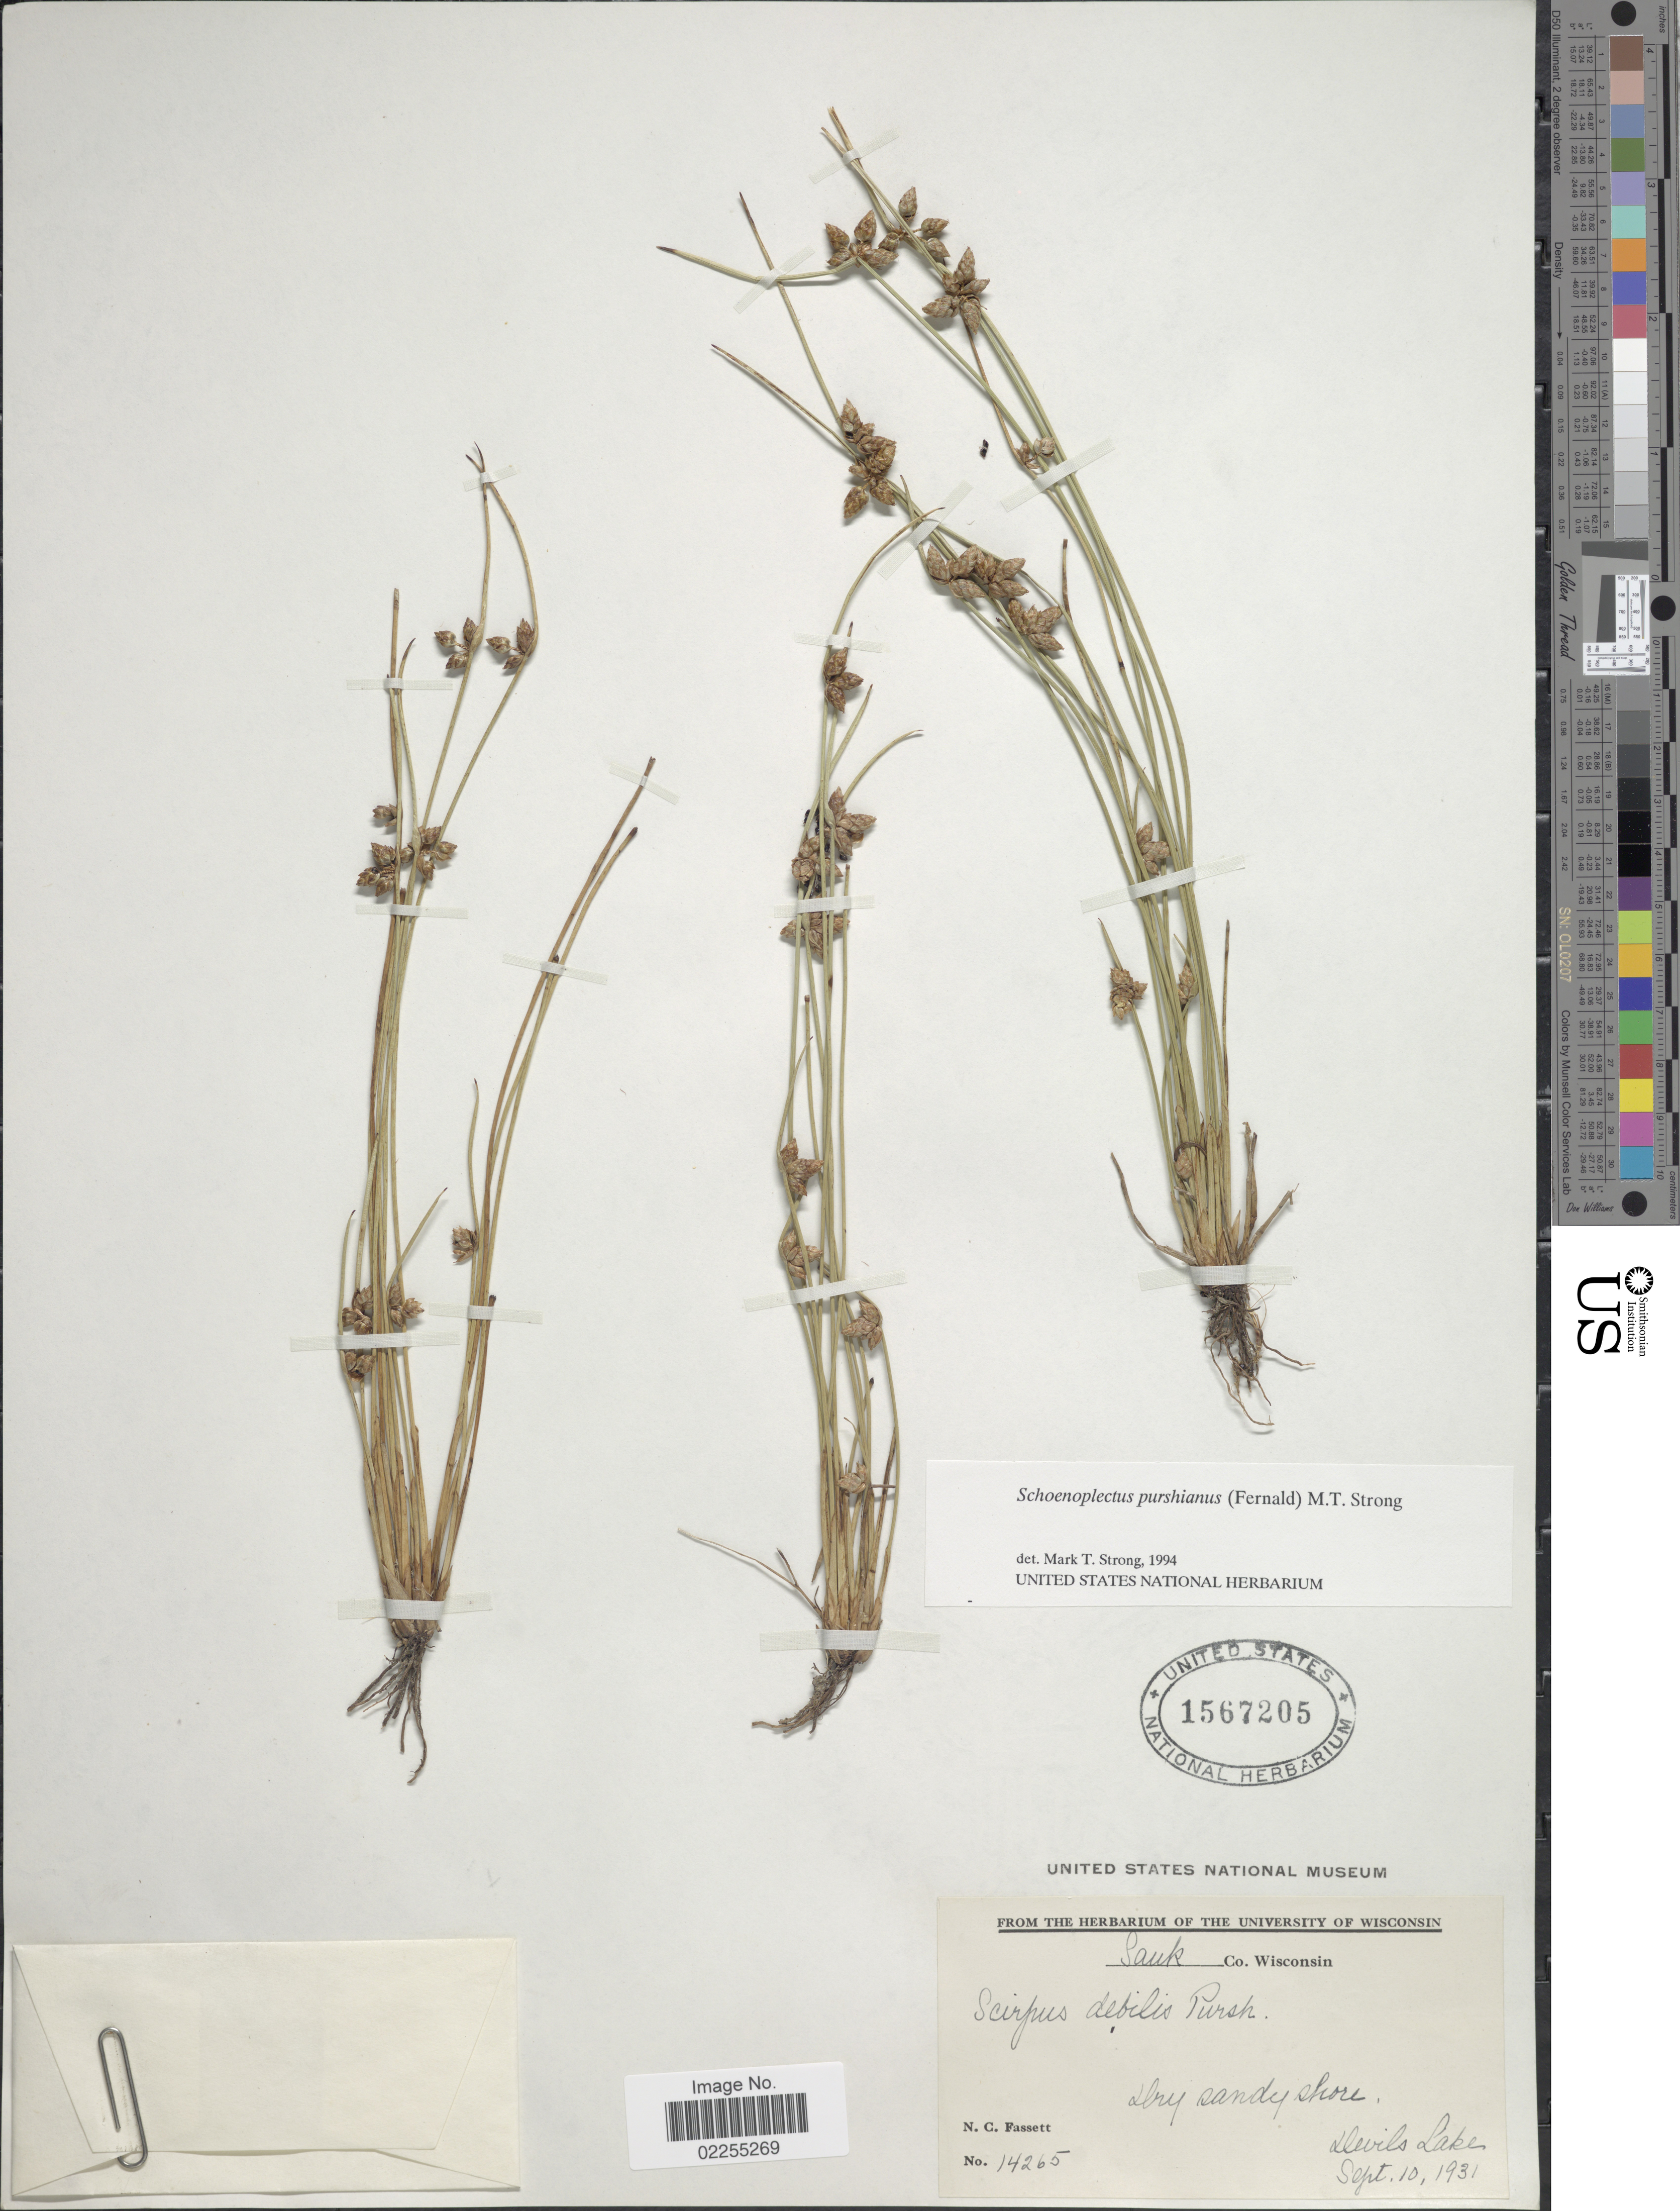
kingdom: Plantae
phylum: Tracheophyta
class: Liliopsida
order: Poales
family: Cyperaceae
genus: Schoenoplectus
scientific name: Schoenoplectus purshianus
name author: (Fernald) M.T. Strong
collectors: N. C. Fassett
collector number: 14265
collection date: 1931-09-10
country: United States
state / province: Wisconsin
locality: Sauk Co. Dry sandy shore. Devils Lake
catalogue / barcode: US 1567205